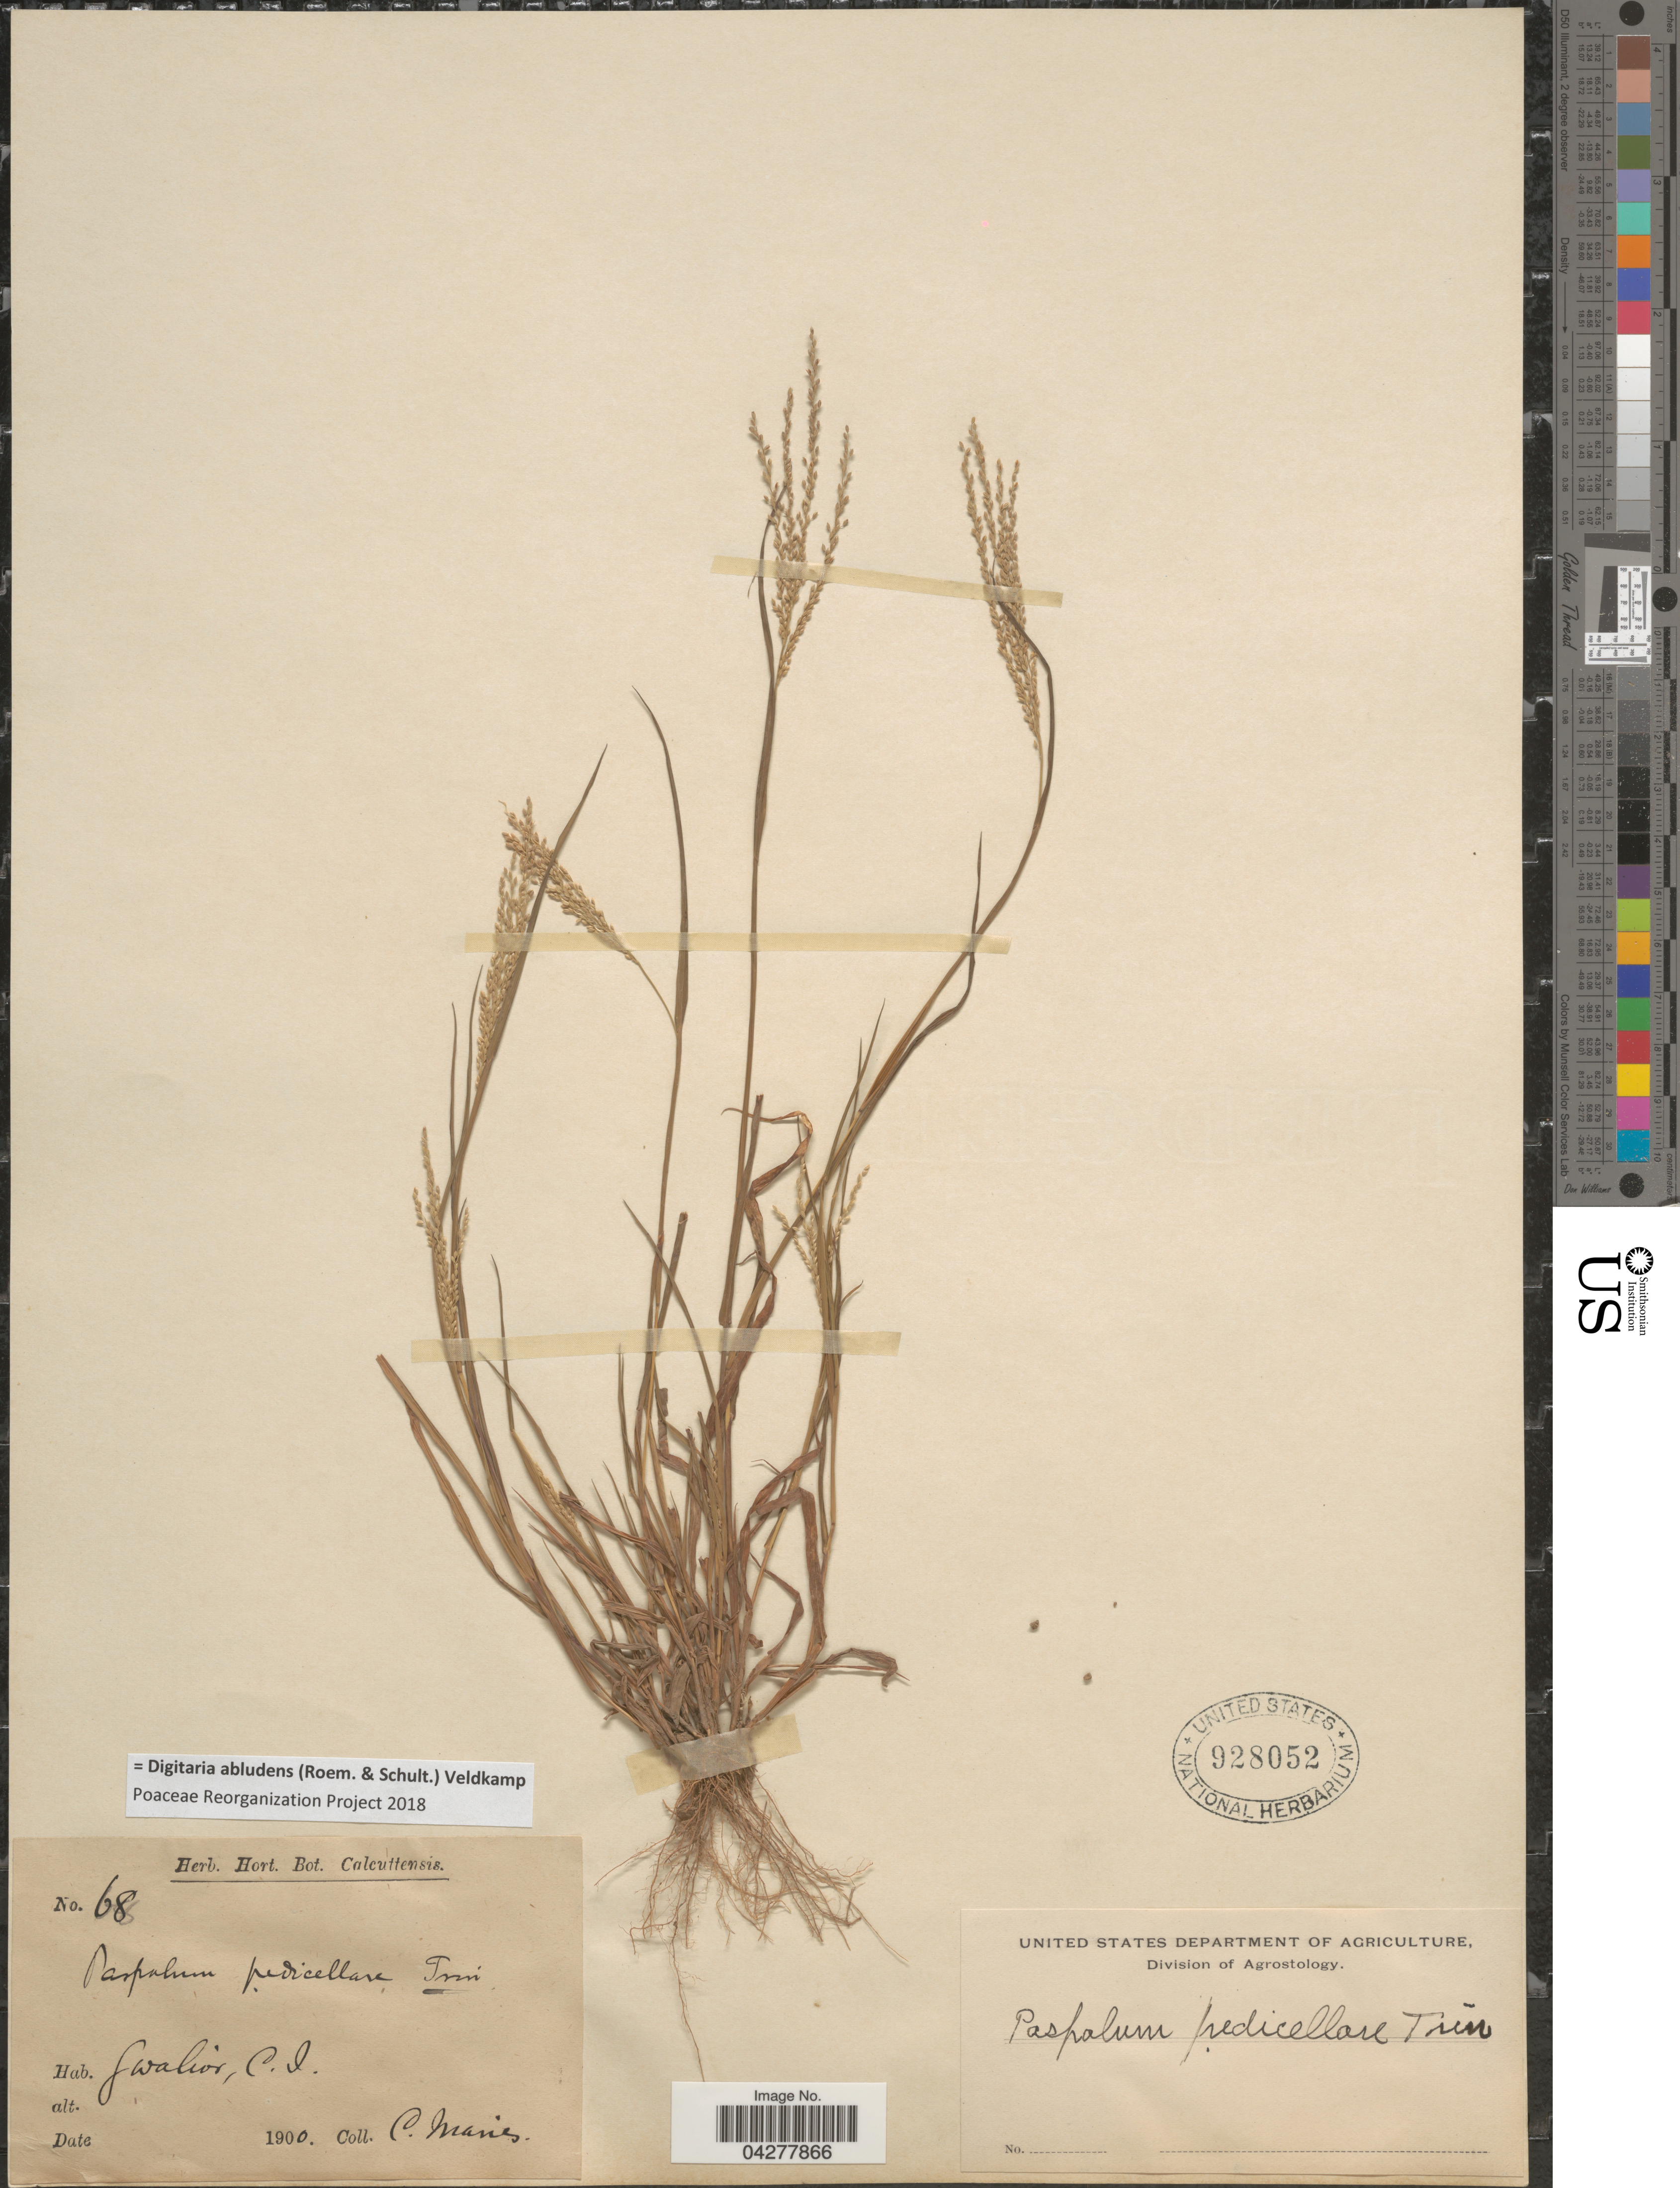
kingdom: Plantae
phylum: Tracheophyta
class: Liliopsida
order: Poales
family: Poaceae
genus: Digitaria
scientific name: Digitaria abludens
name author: (Roem. & Schult.) Veldkamp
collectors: C. Maris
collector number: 68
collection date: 1900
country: India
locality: Gwalior, C.I.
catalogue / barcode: US 928052